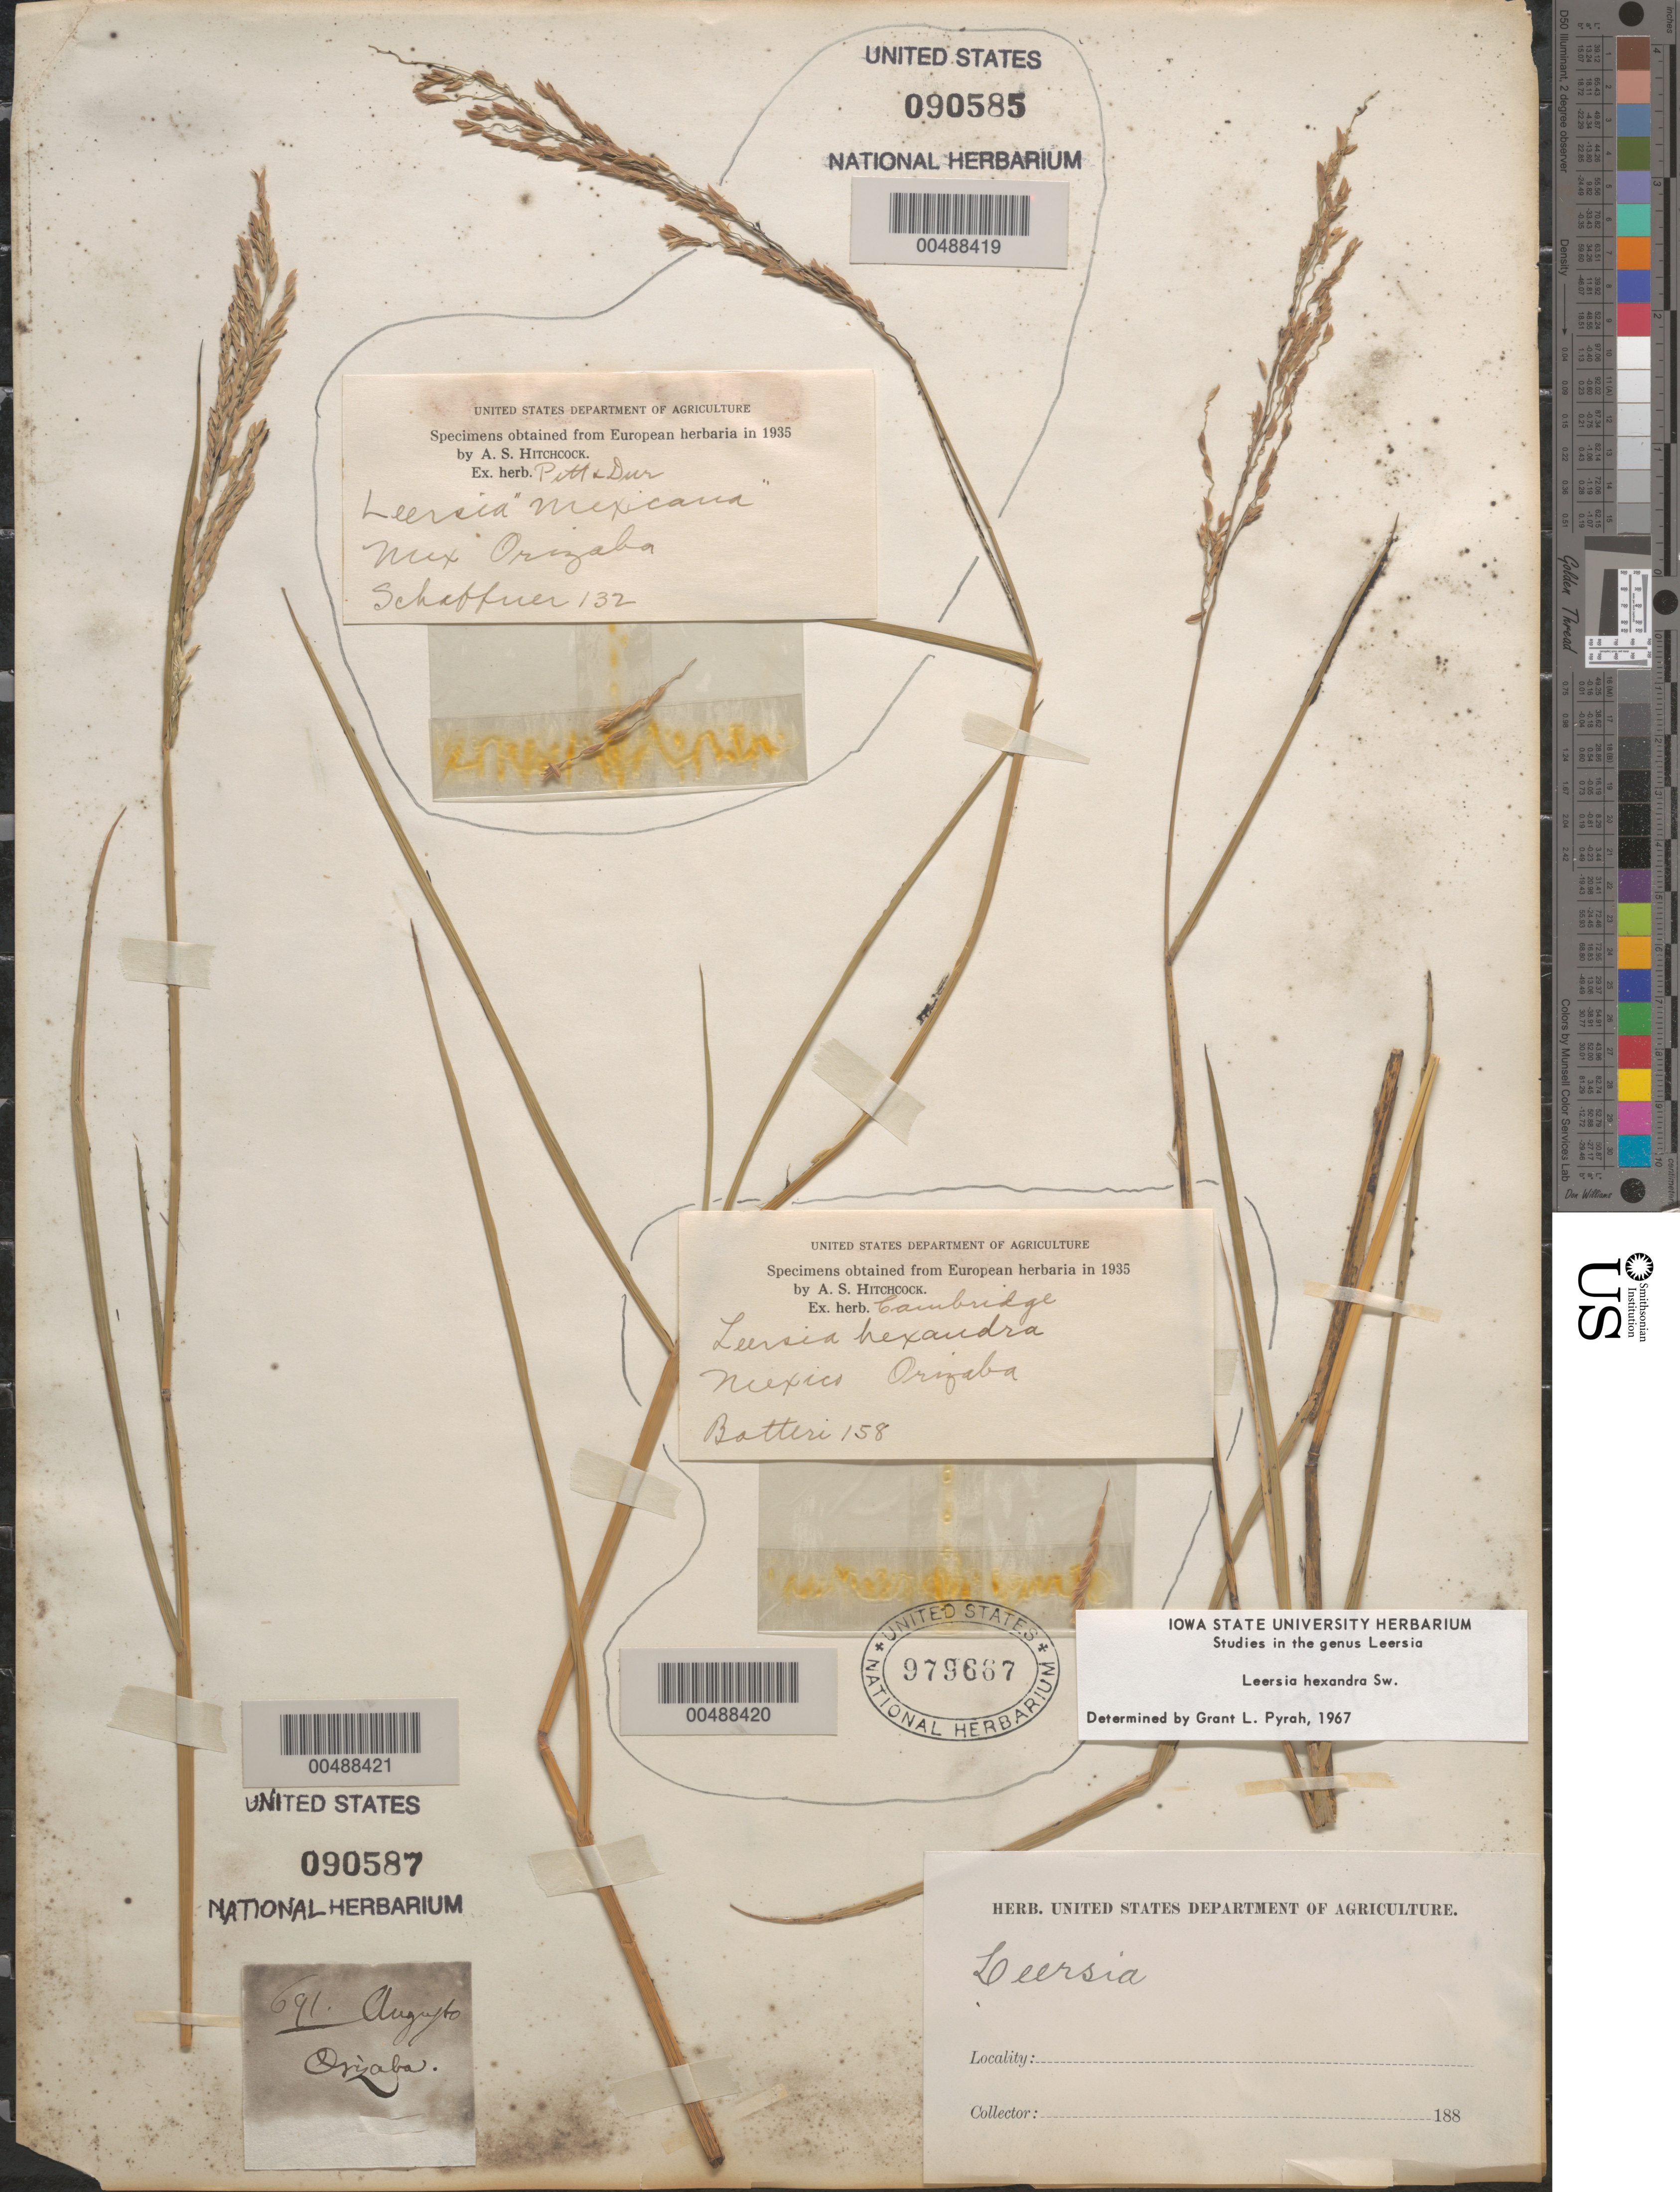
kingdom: Plantae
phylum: Tracheophyta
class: Liliopsida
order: Poales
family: Poaceae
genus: Leersia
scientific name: Leersia hexandra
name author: Sw.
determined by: Pyrah, G. L.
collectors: -. Schaffner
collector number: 132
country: Mexico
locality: Orizaba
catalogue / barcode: US 90585